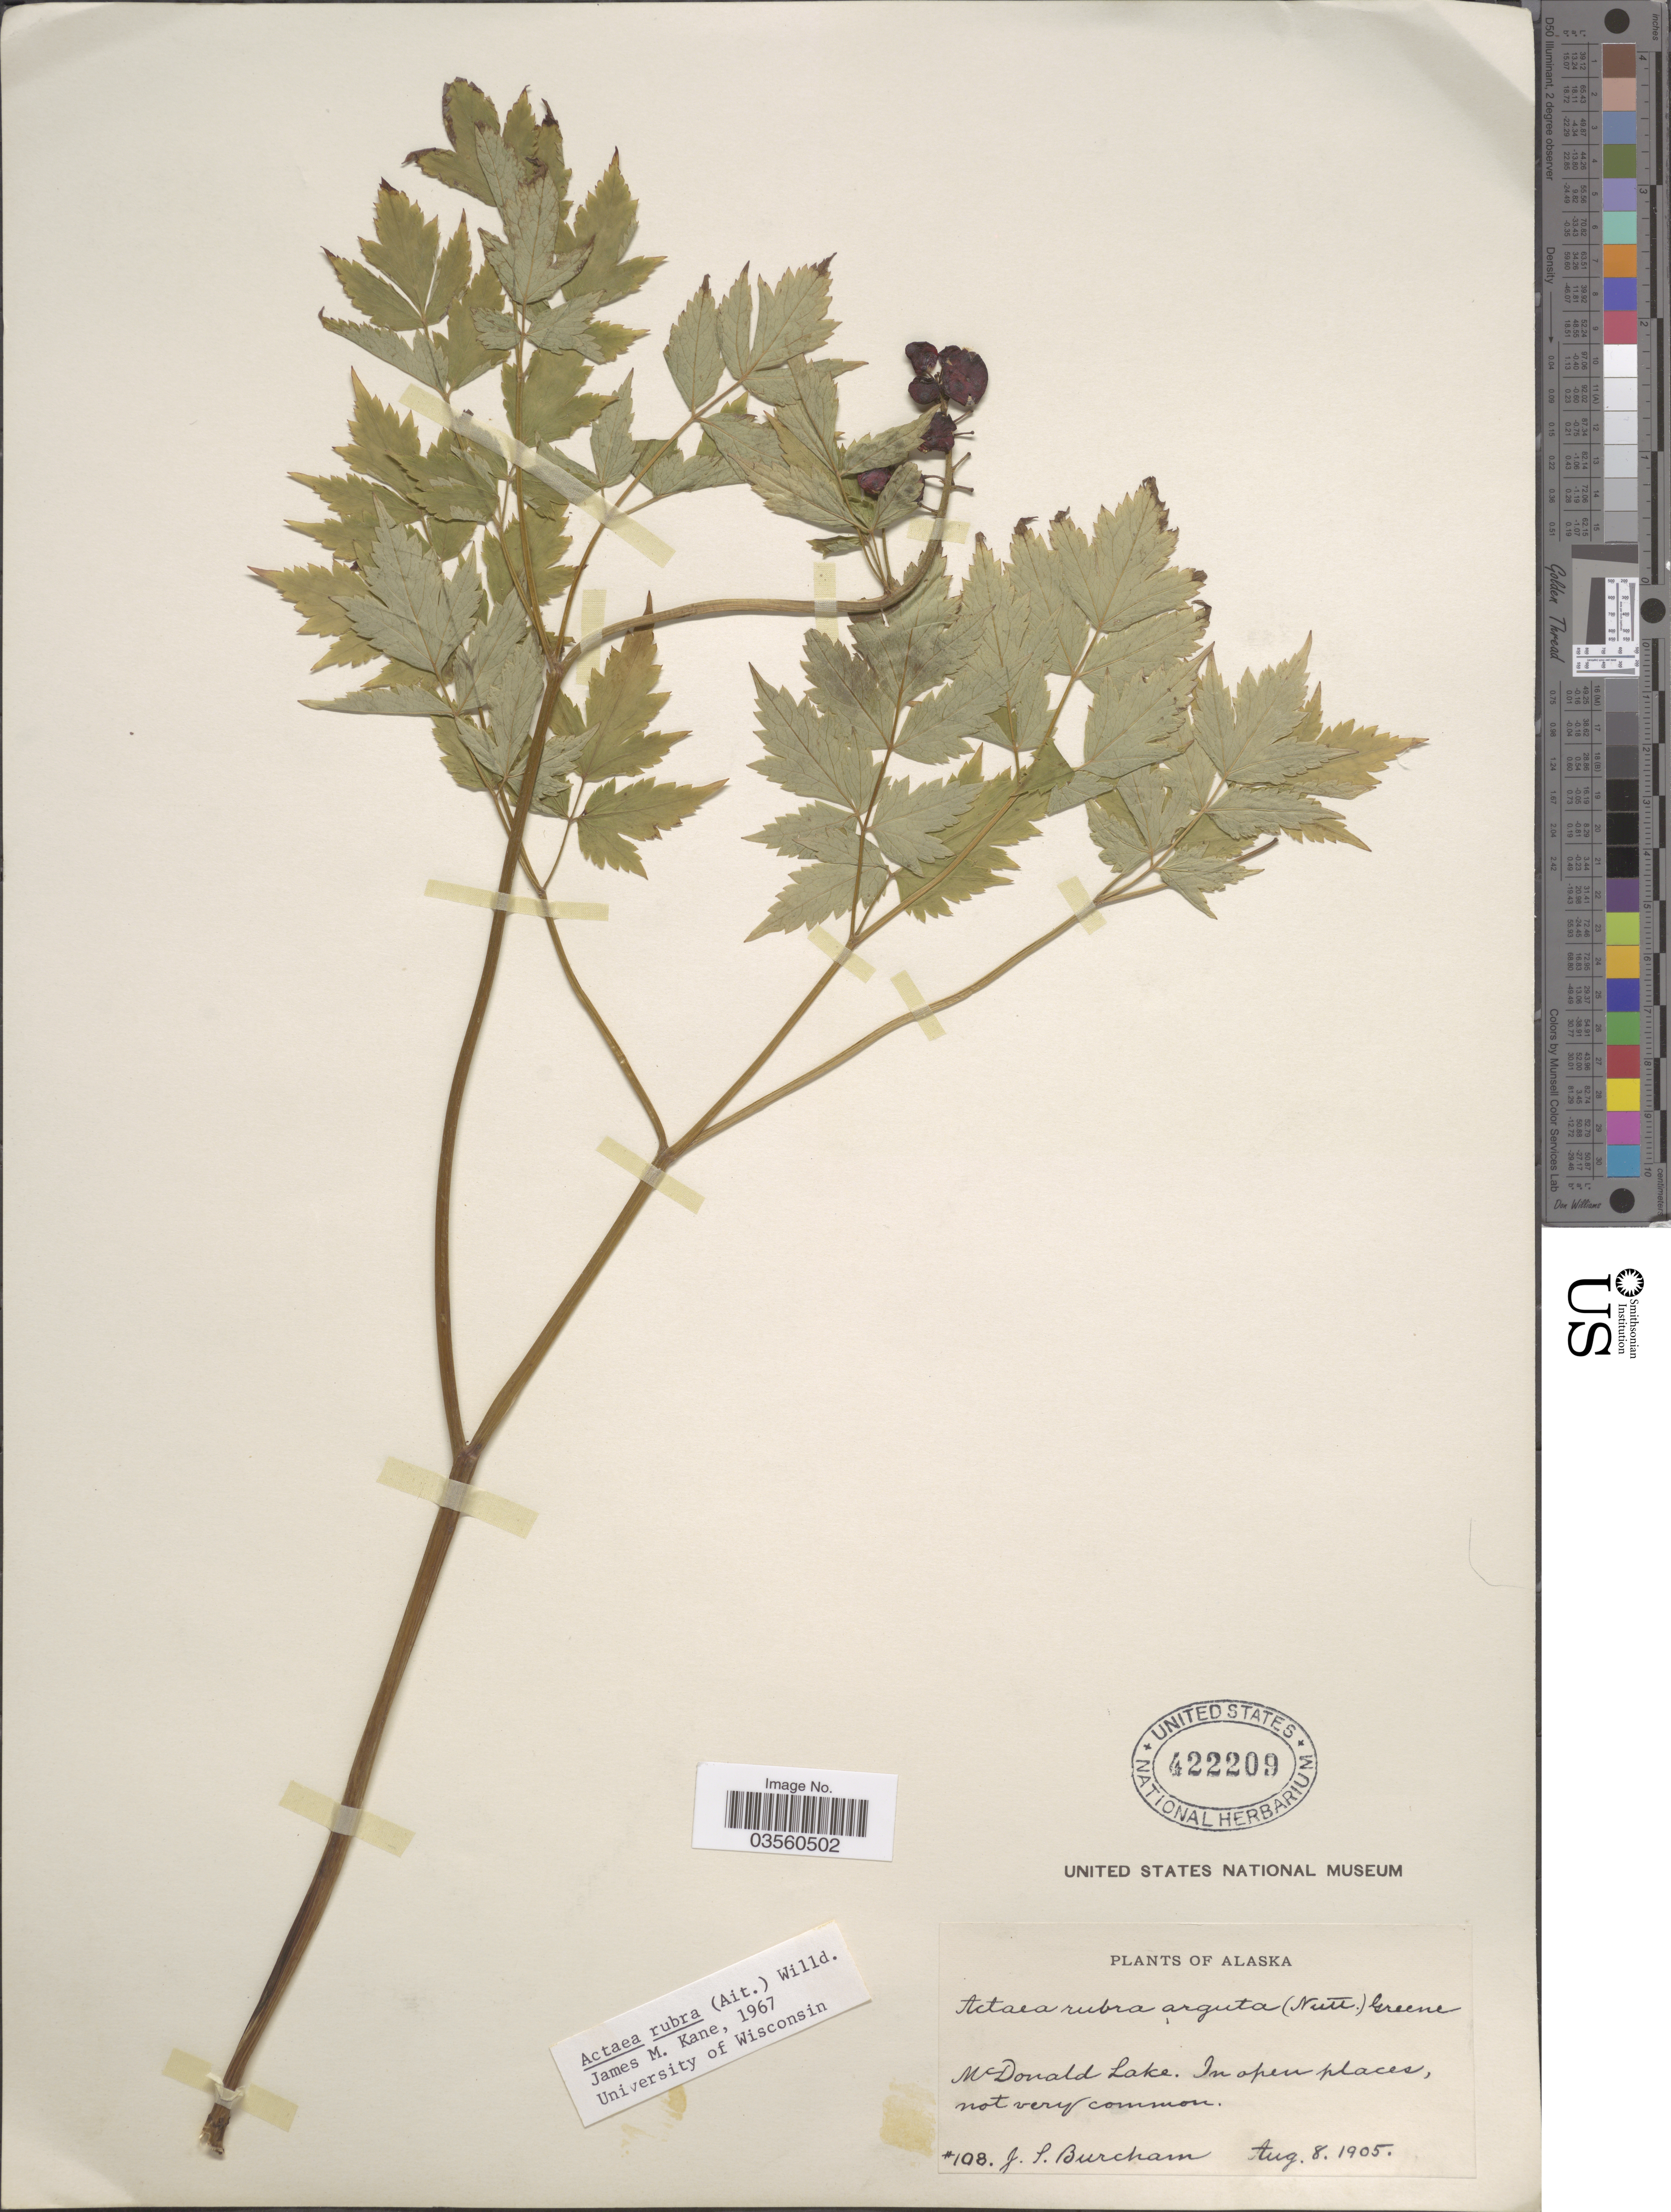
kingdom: Plantae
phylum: Tracheophyta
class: Magnoliopsida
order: Ranunculales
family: Ranunculaceae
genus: Actaea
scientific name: Actaea rubra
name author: (Aiton) Willd.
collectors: J. Burcham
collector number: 108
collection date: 1905-08-08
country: United States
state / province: Alaska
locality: McDonald Lake.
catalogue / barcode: US 422209